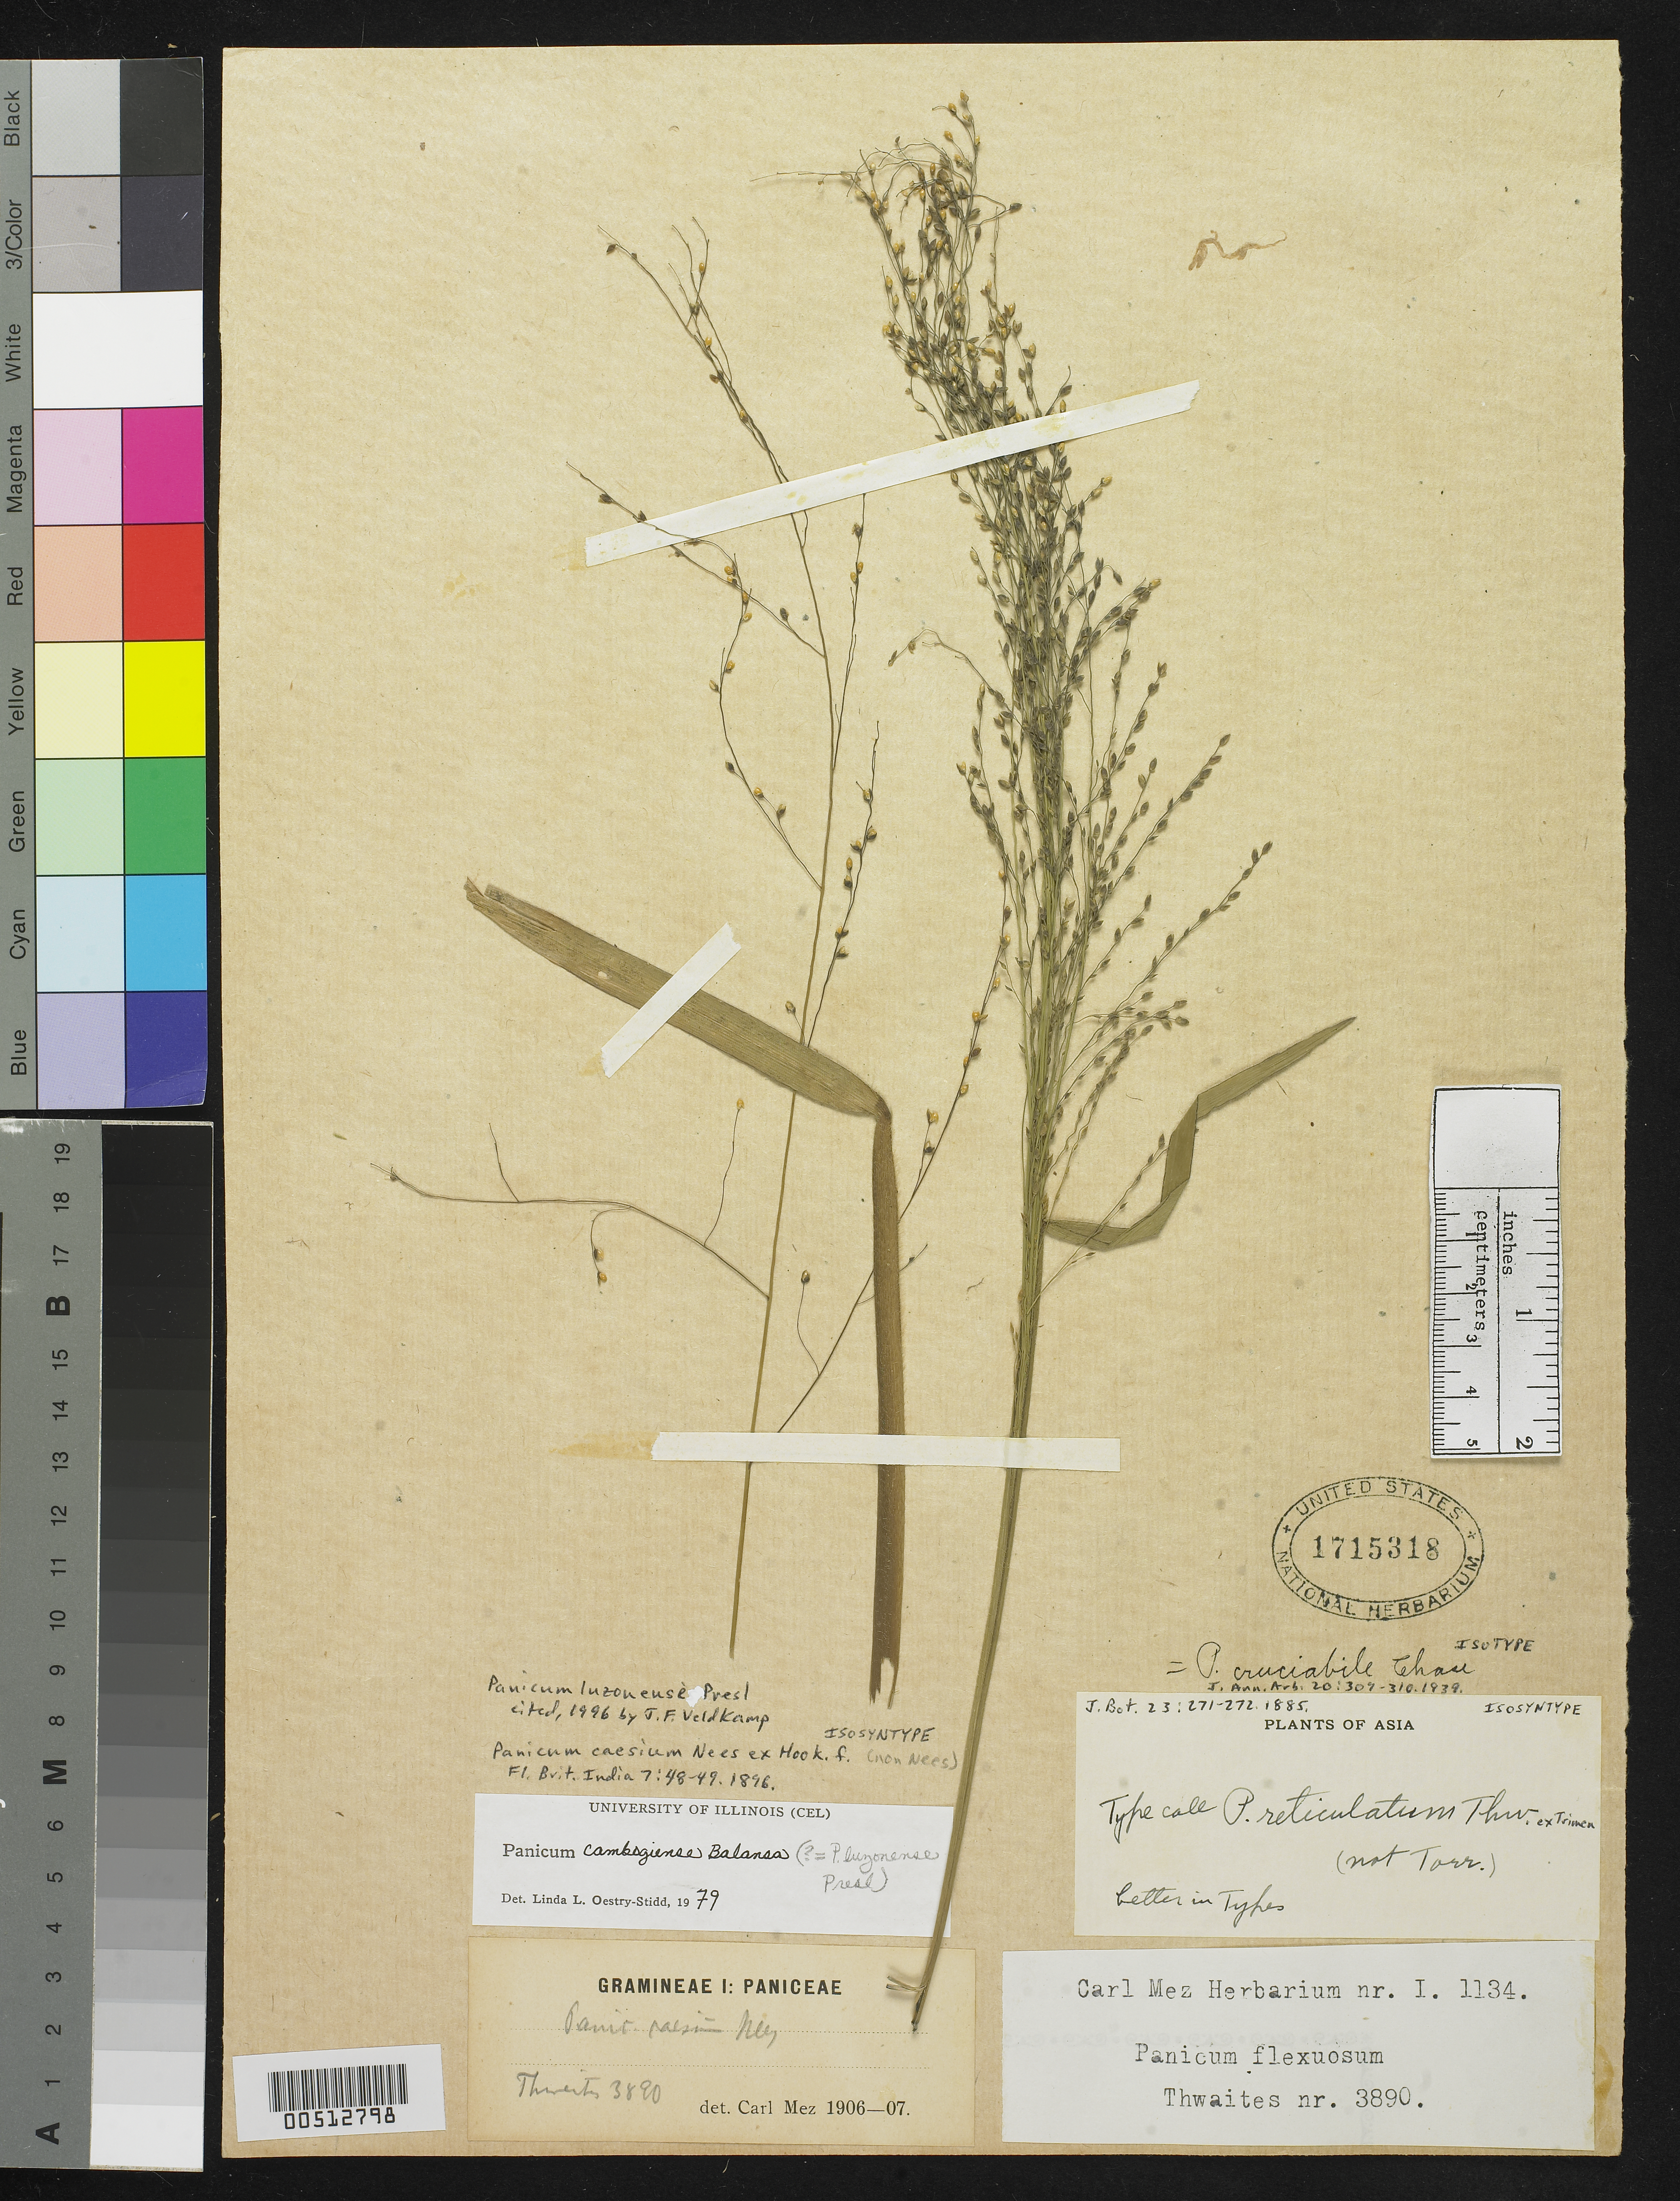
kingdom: Plantae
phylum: Tracheophyta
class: Liliopsida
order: Poales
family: Poaceae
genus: Panicum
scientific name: Panicum reticulatum Thwaites ex Trimen, nom. illeg.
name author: Thwaites ex Trimen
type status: Type Collection; Lectotype; Isosyntype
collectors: G. H. K. Thwaites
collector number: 3890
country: Sri Lanka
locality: "Ceylon"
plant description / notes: Annotated (S.F. Smith script) as "isosyntype" of "Panicum caesium Nees ex Hook.f. (non Nees), Fl. Brit. India 7: 48-49" but that was a name misapplied by Hooker, and did not describe a new taxon. See Chase 1939 for discussion of nomenclature & typification.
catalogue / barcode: US 1715318